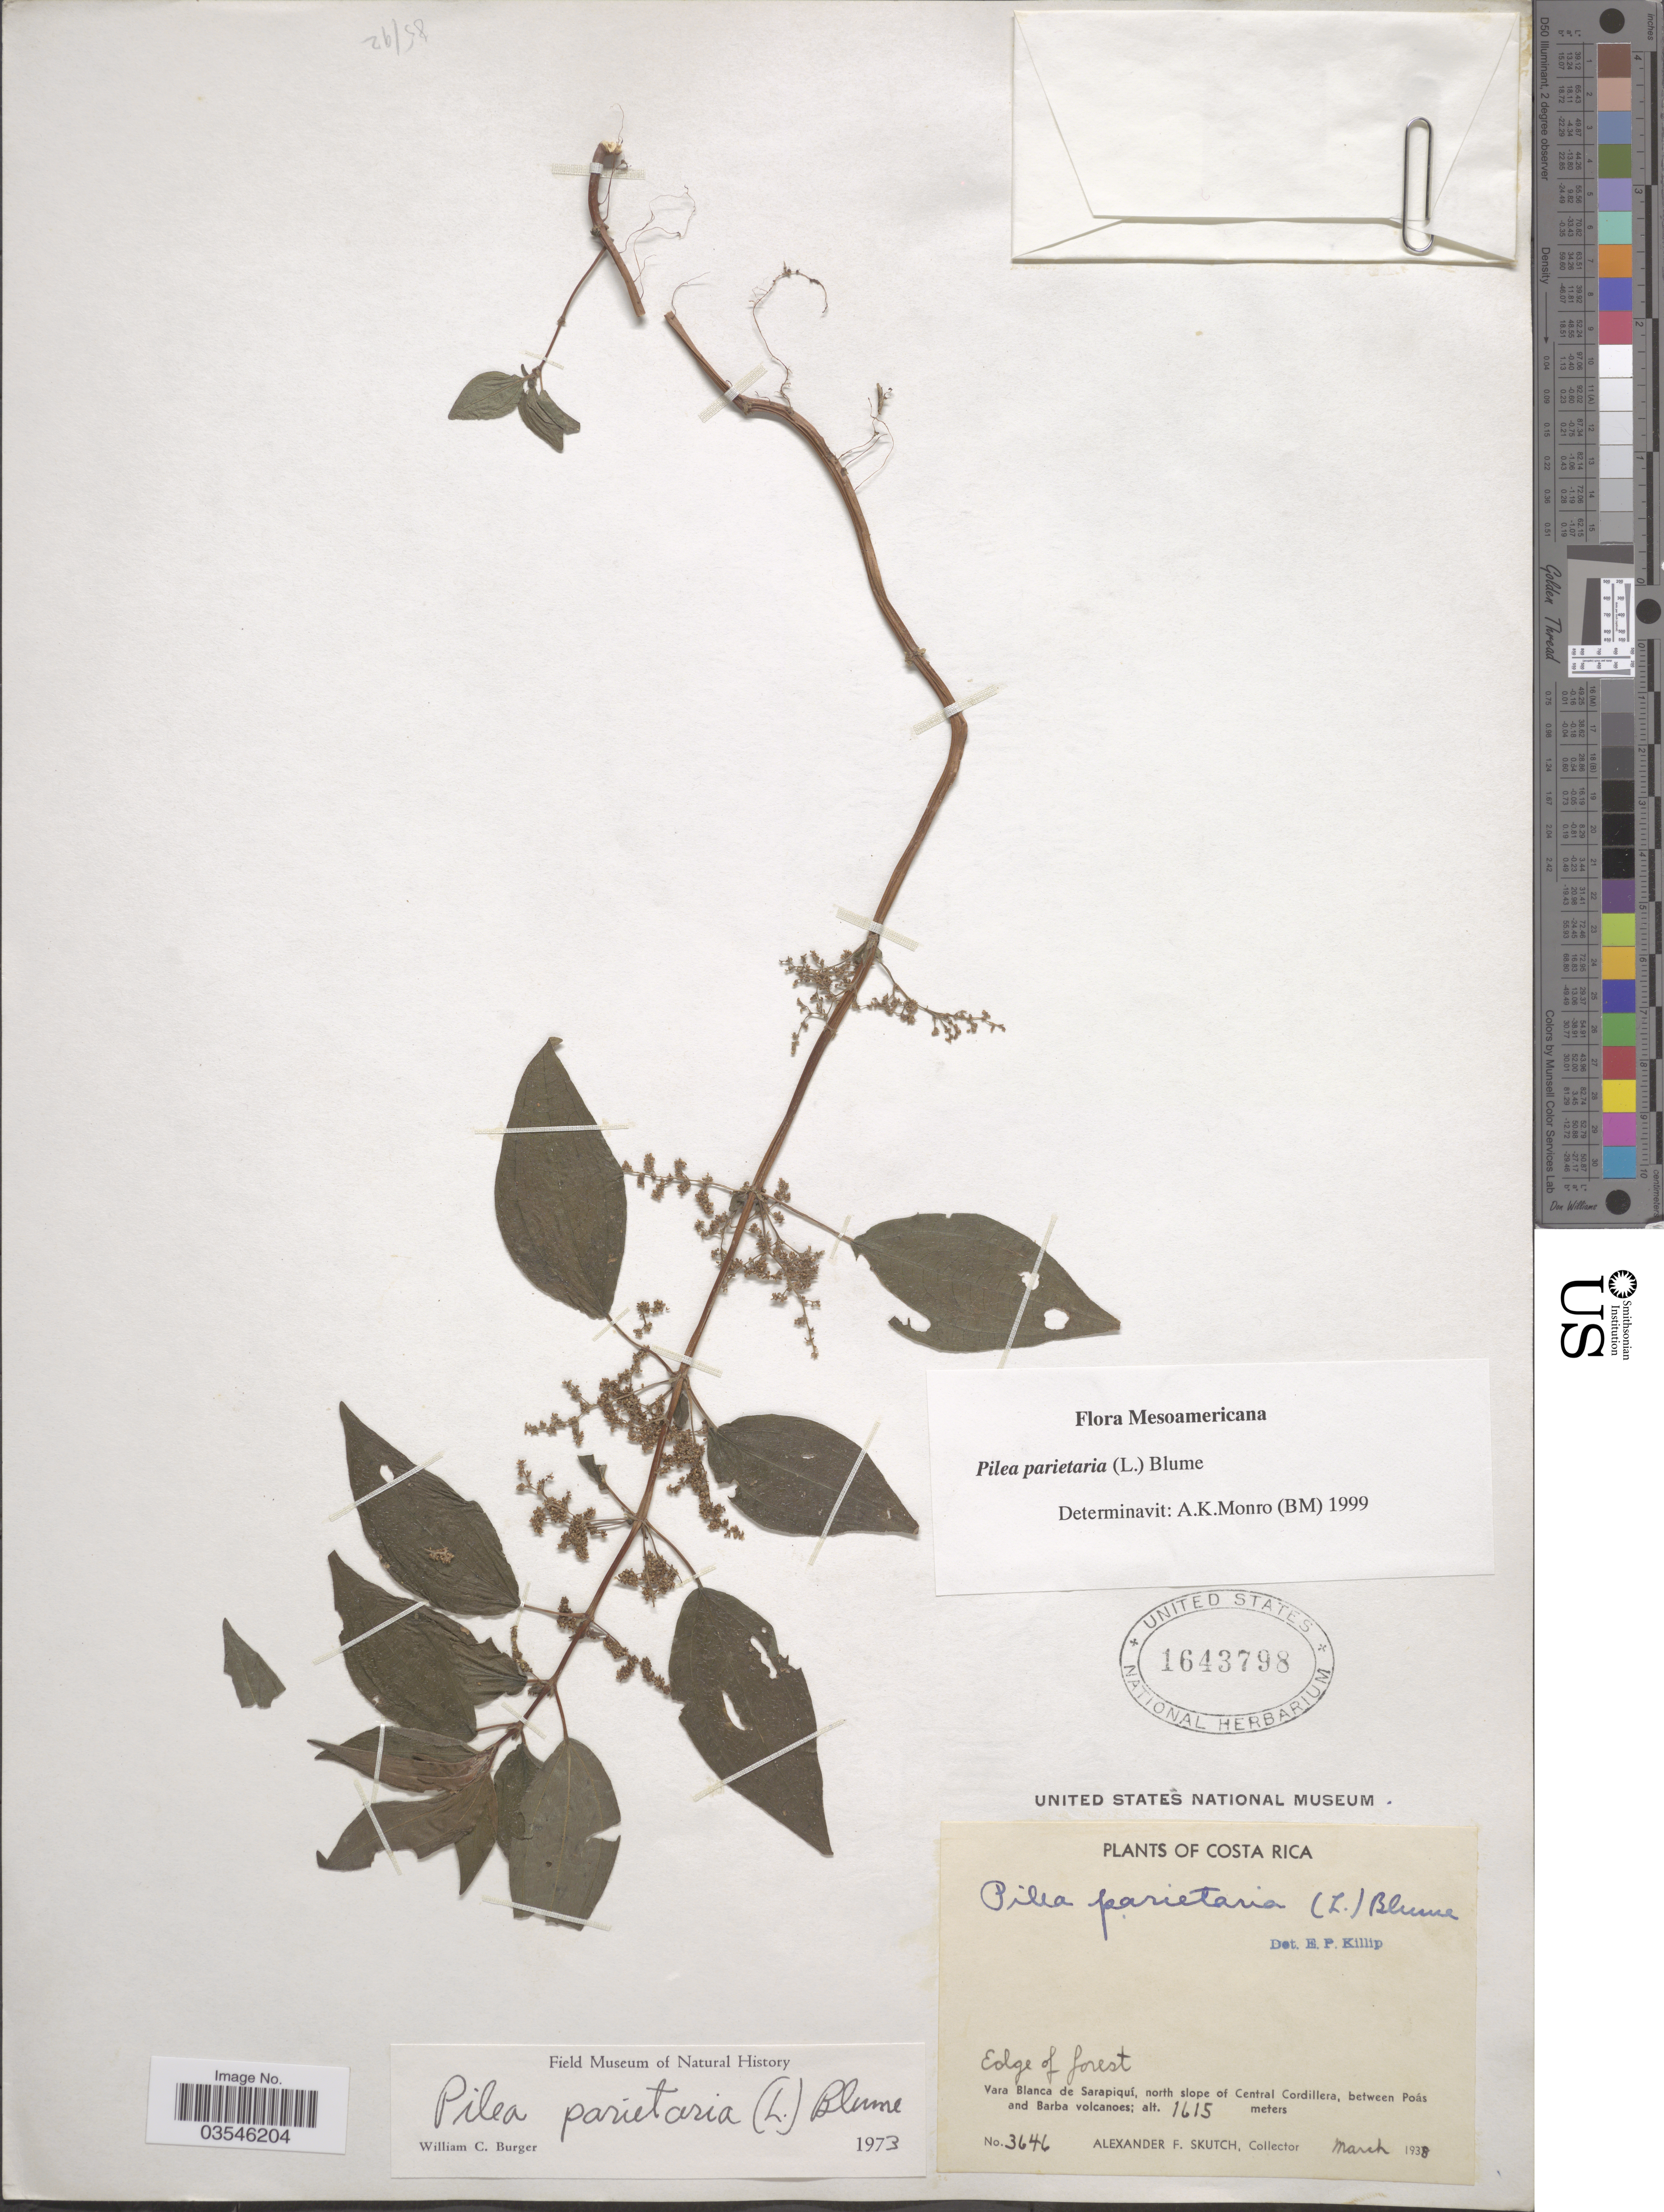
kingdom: Plantae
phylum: Tracheophyta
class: Magnoliopsida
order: Rosales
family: Urticaceae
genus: Pilea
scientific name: Pilea parietaria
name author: (L.) Blume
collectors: A. F. Skutch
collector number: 3646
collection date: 1938-07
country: Costa Rica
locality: Vara Blanca de Sarapiquí, north slope of Central Cordillera, between Poás and Barba volcanoes.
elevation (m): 1615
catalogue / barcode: US 1643798